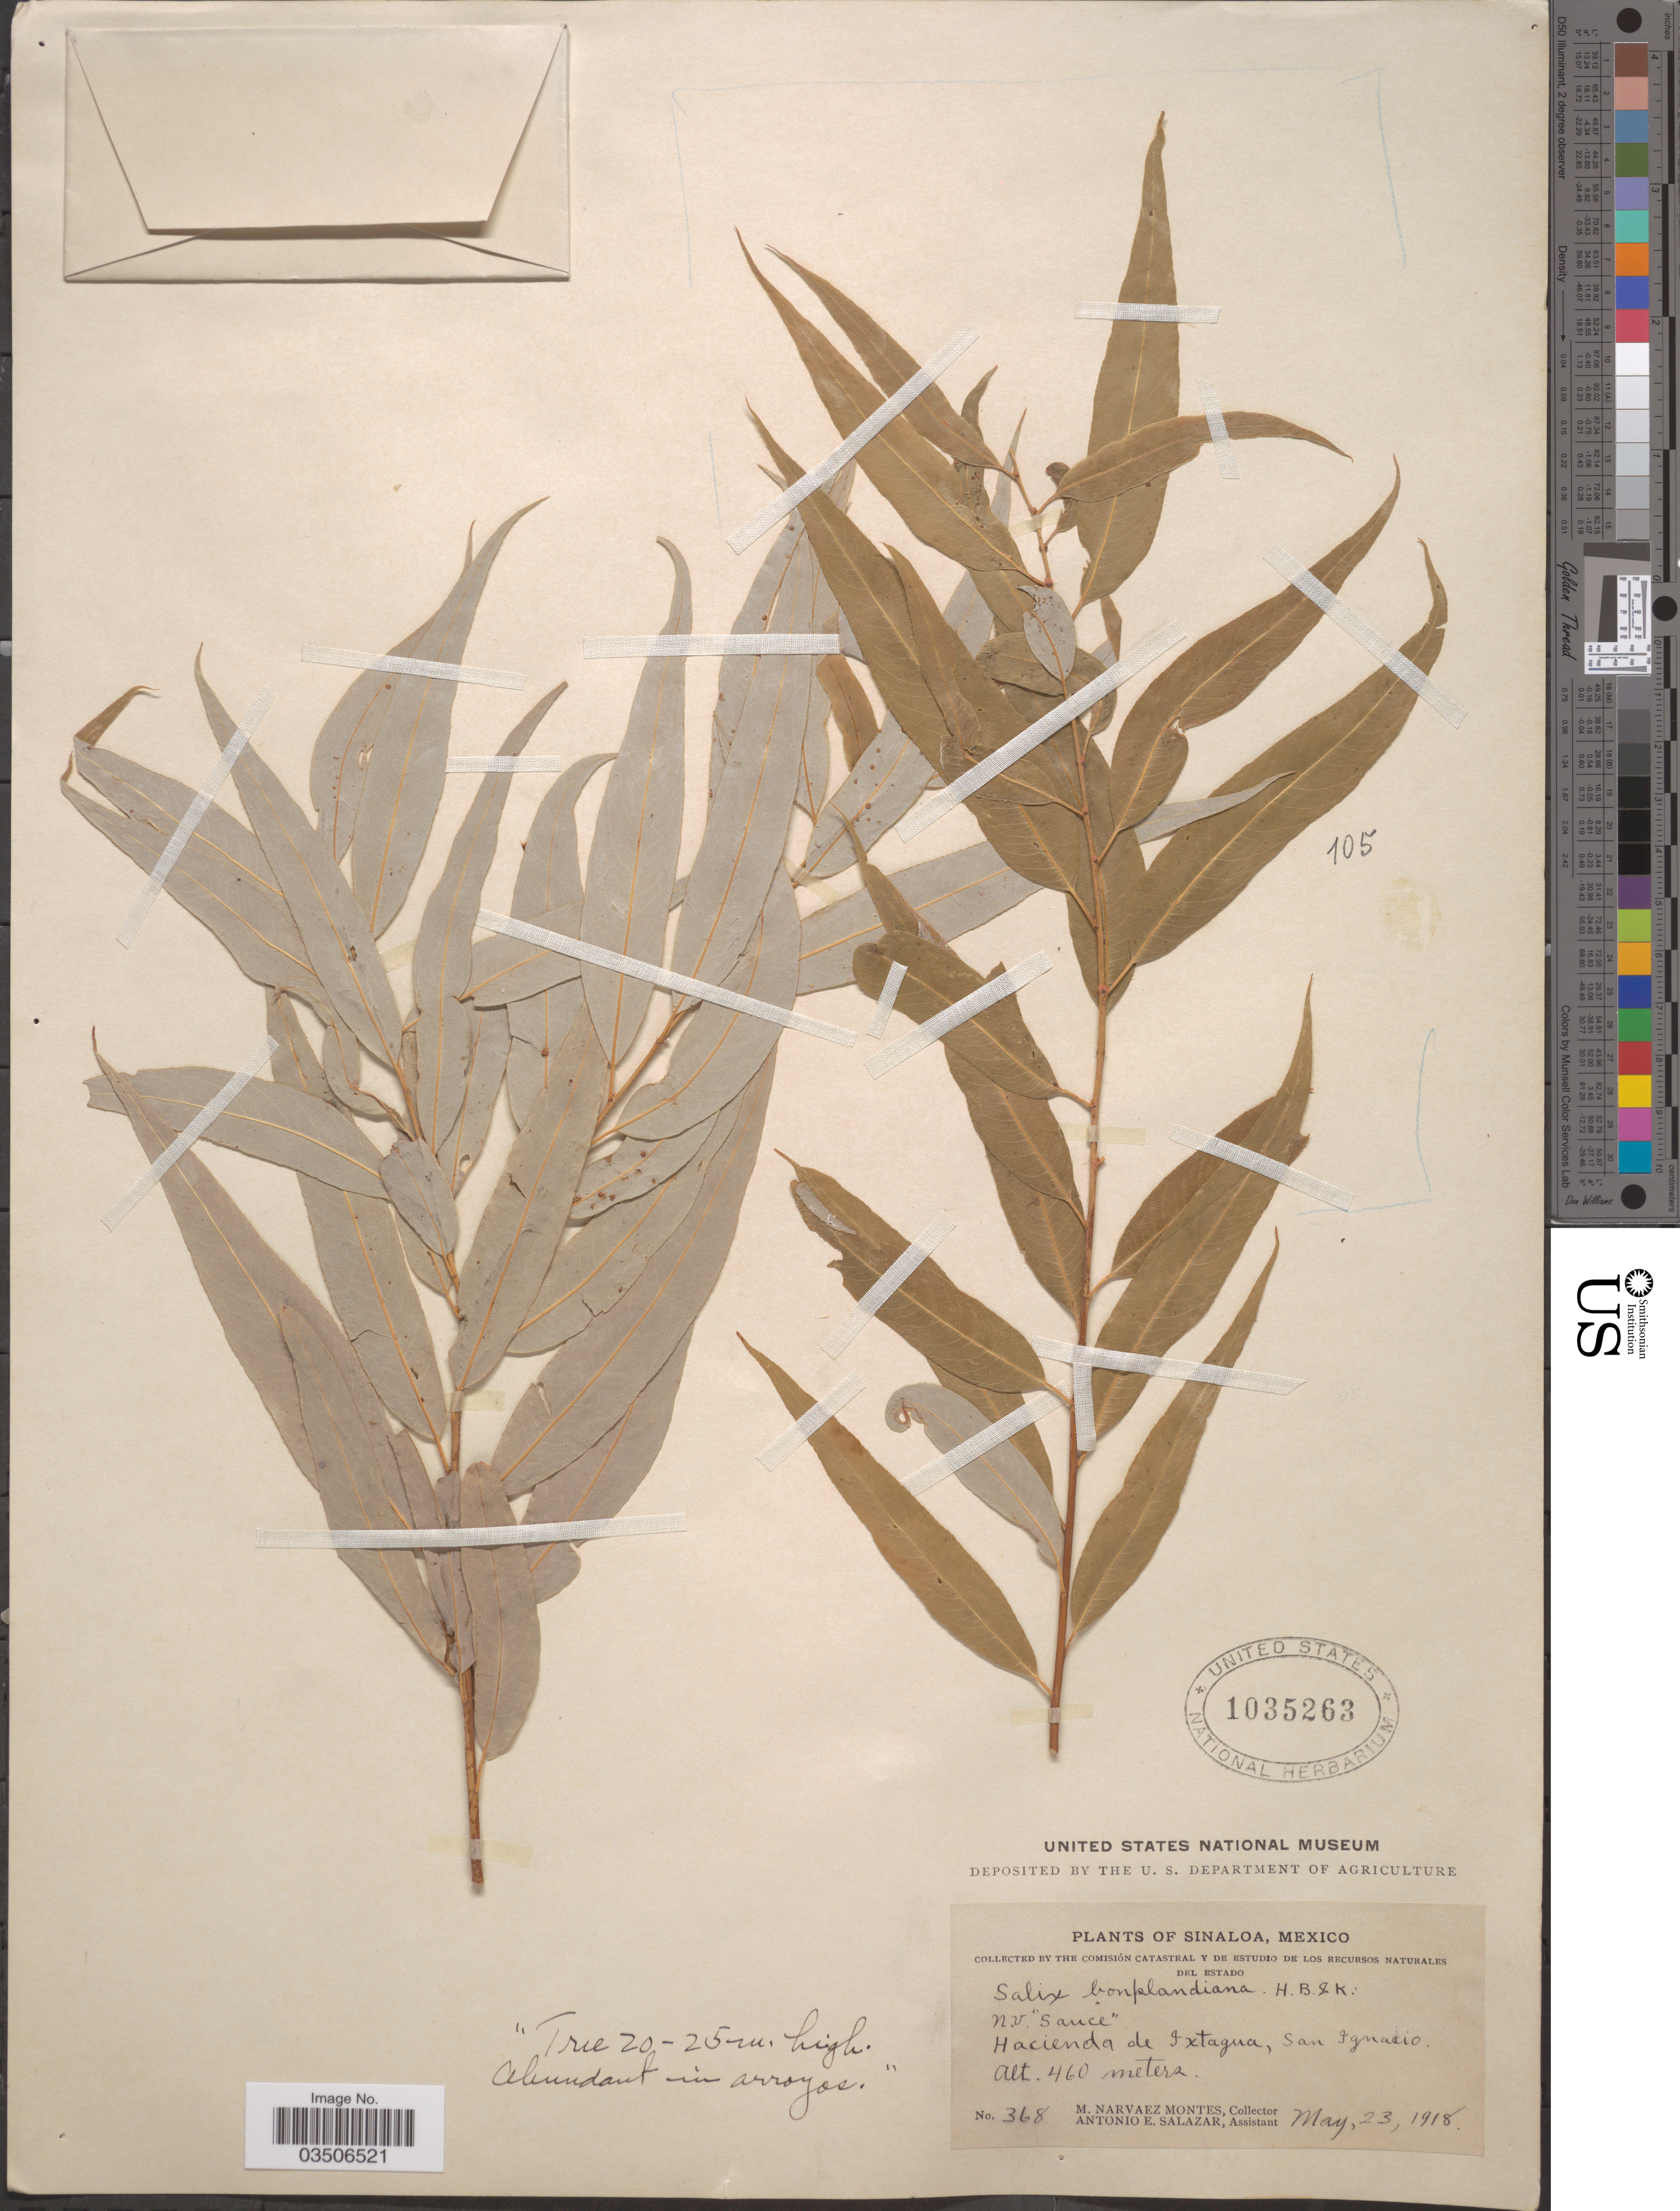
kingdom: Plantae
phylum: Tracheophyta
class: Magnoliopsida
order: Malpighiales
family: Salicaceae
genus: Salix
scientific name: Salix bonplandiana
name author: Kunth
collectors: M. Narvaez M. & A. E. Salazar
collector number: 368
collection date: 1918-05-23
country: Mexico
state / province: Sinaloa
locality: Hacienda de Ixtagua, San Ignacio.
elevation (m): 460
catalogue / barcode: US 1035263